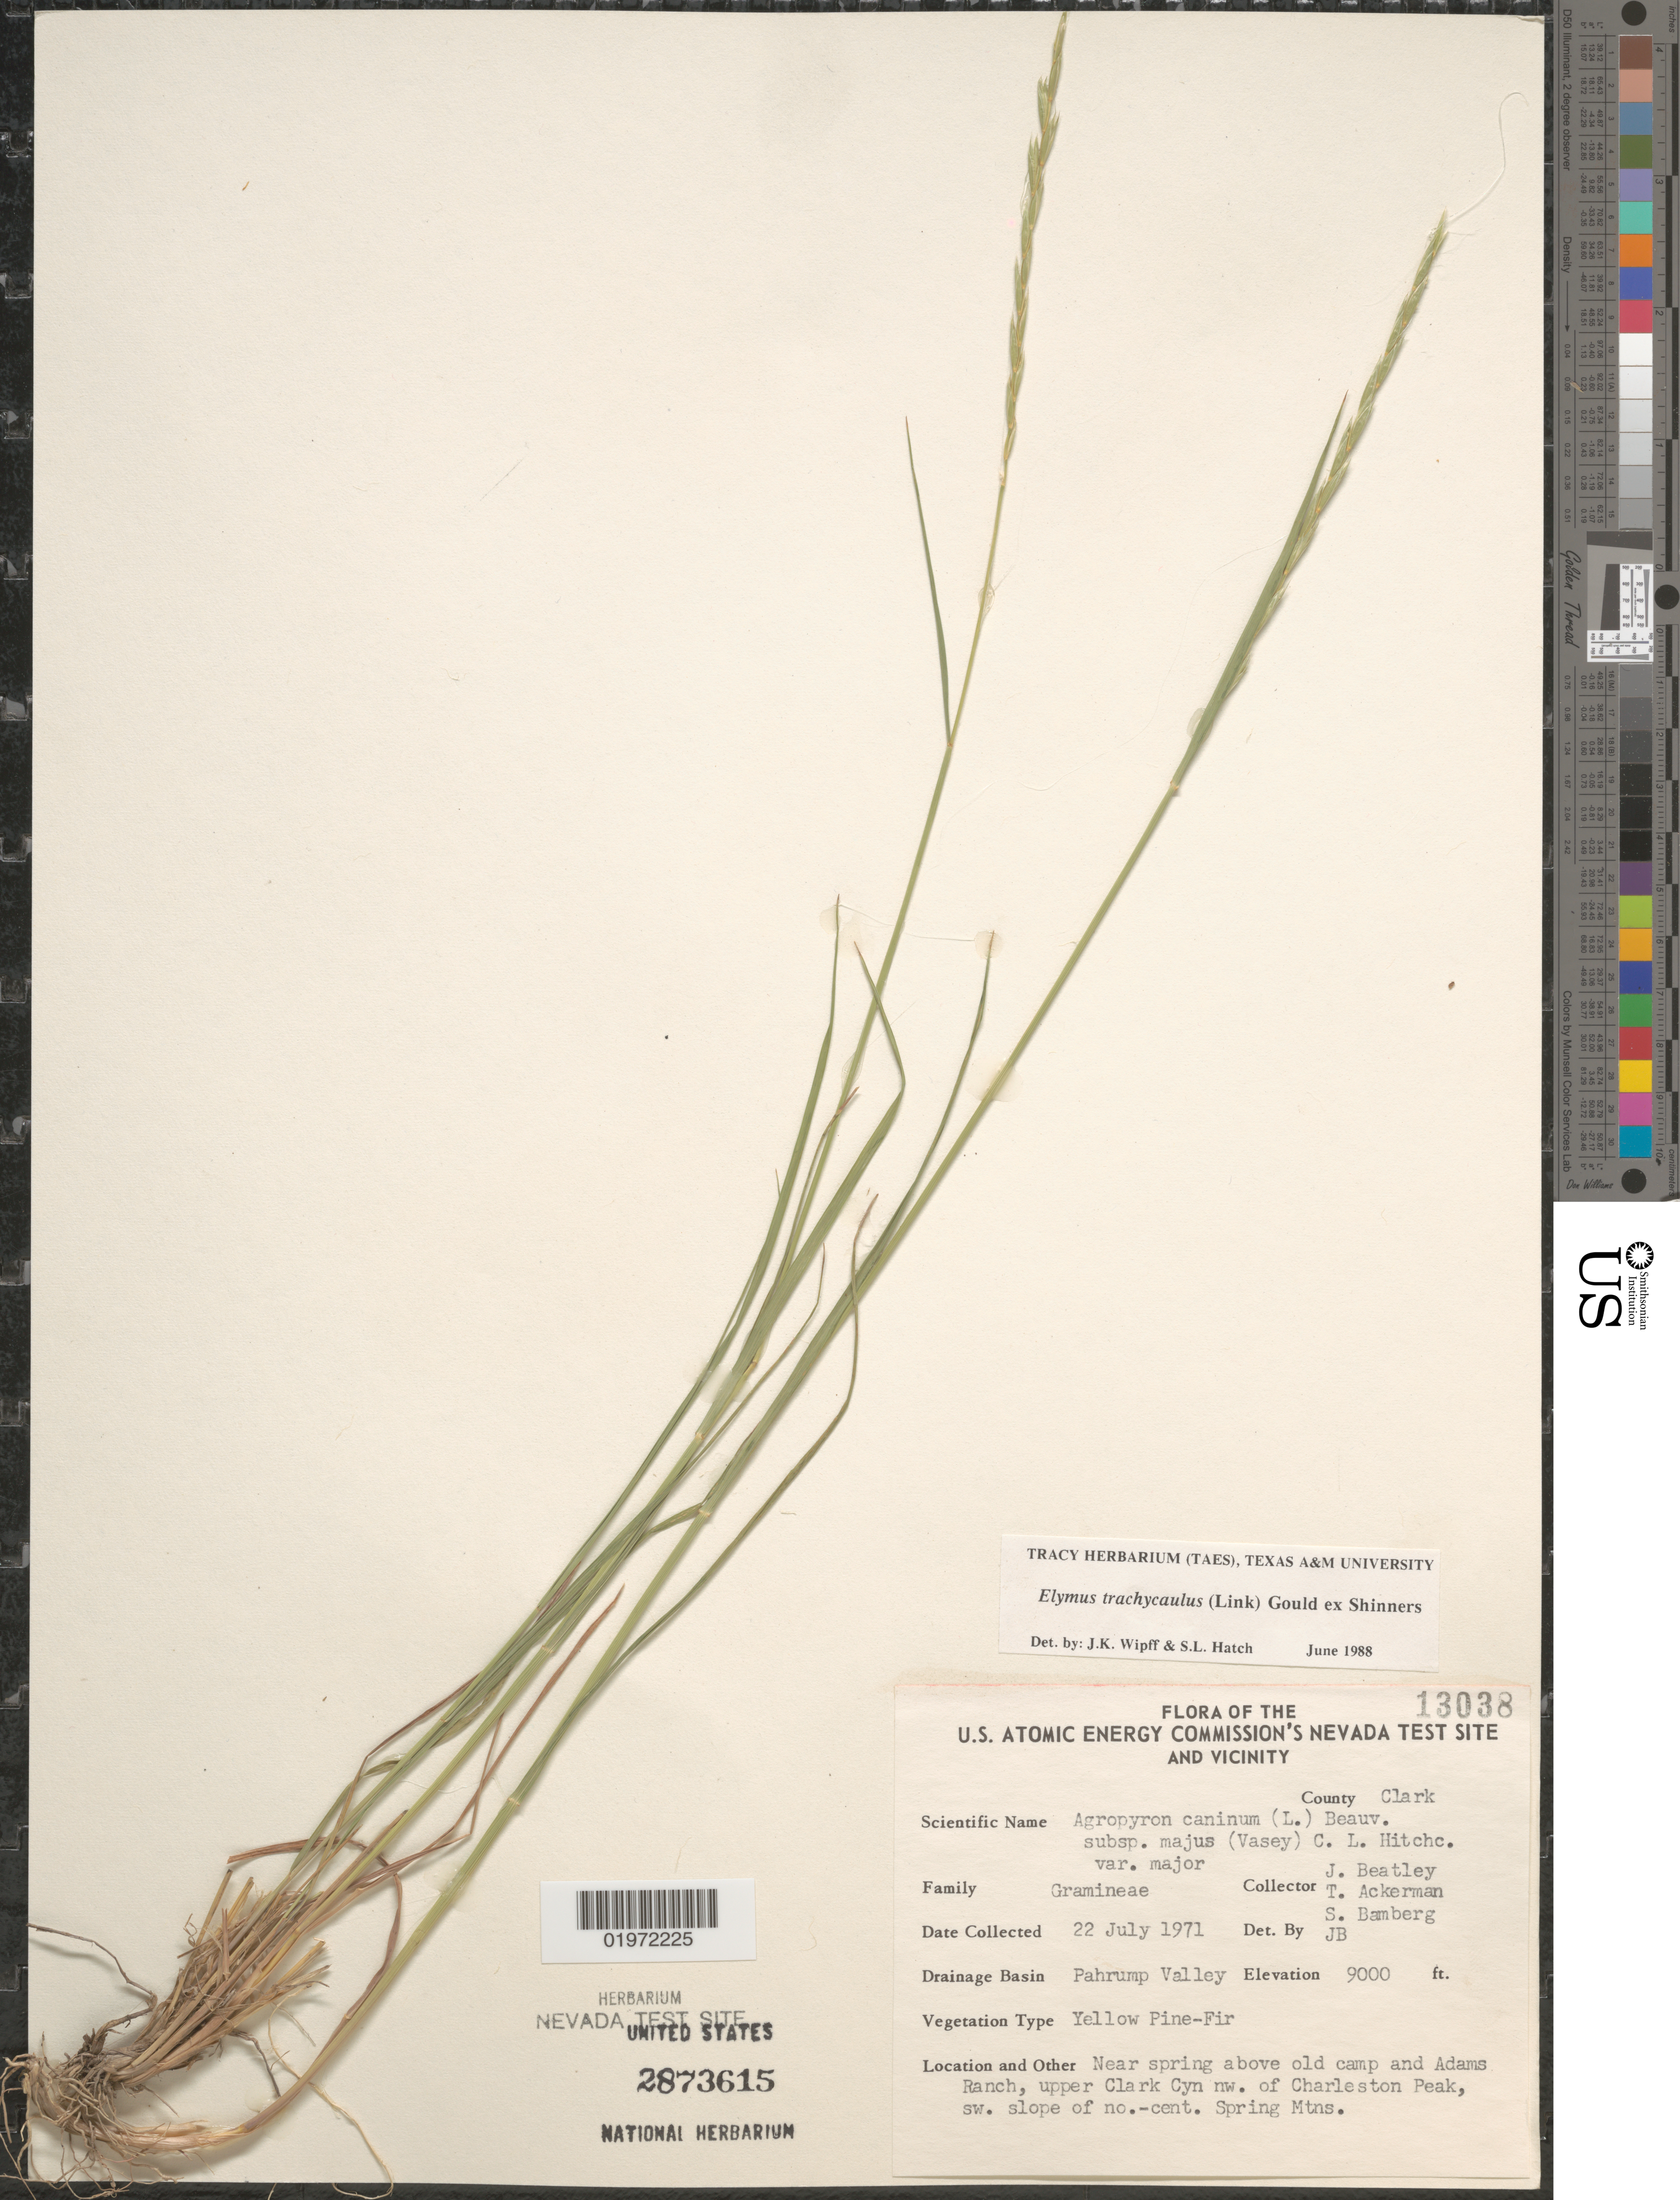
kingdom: Plantae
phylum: Tracheophyta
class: Liliopsida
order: Poales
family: Poaceae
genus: Elymus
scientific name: Elymus trachycaulus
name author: (Link) Gould ex Shinners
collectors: J. C. Beatley, T. Ackerman & S. Bamberg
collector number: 13038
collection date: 1971-07-22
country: United States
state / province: Nevada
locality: The U.S. Atomic Energy Commission's Nevada Test Site and Vicinity. County Clark. Drainage Basin Pahrump Valley. Near spring above old camp and Adams Ranch, upper Clark Cyn nw. of Charleston Peak, sw. slope of no.-cent. Spring Mtns.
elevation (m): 2743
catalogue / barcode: US 2873615